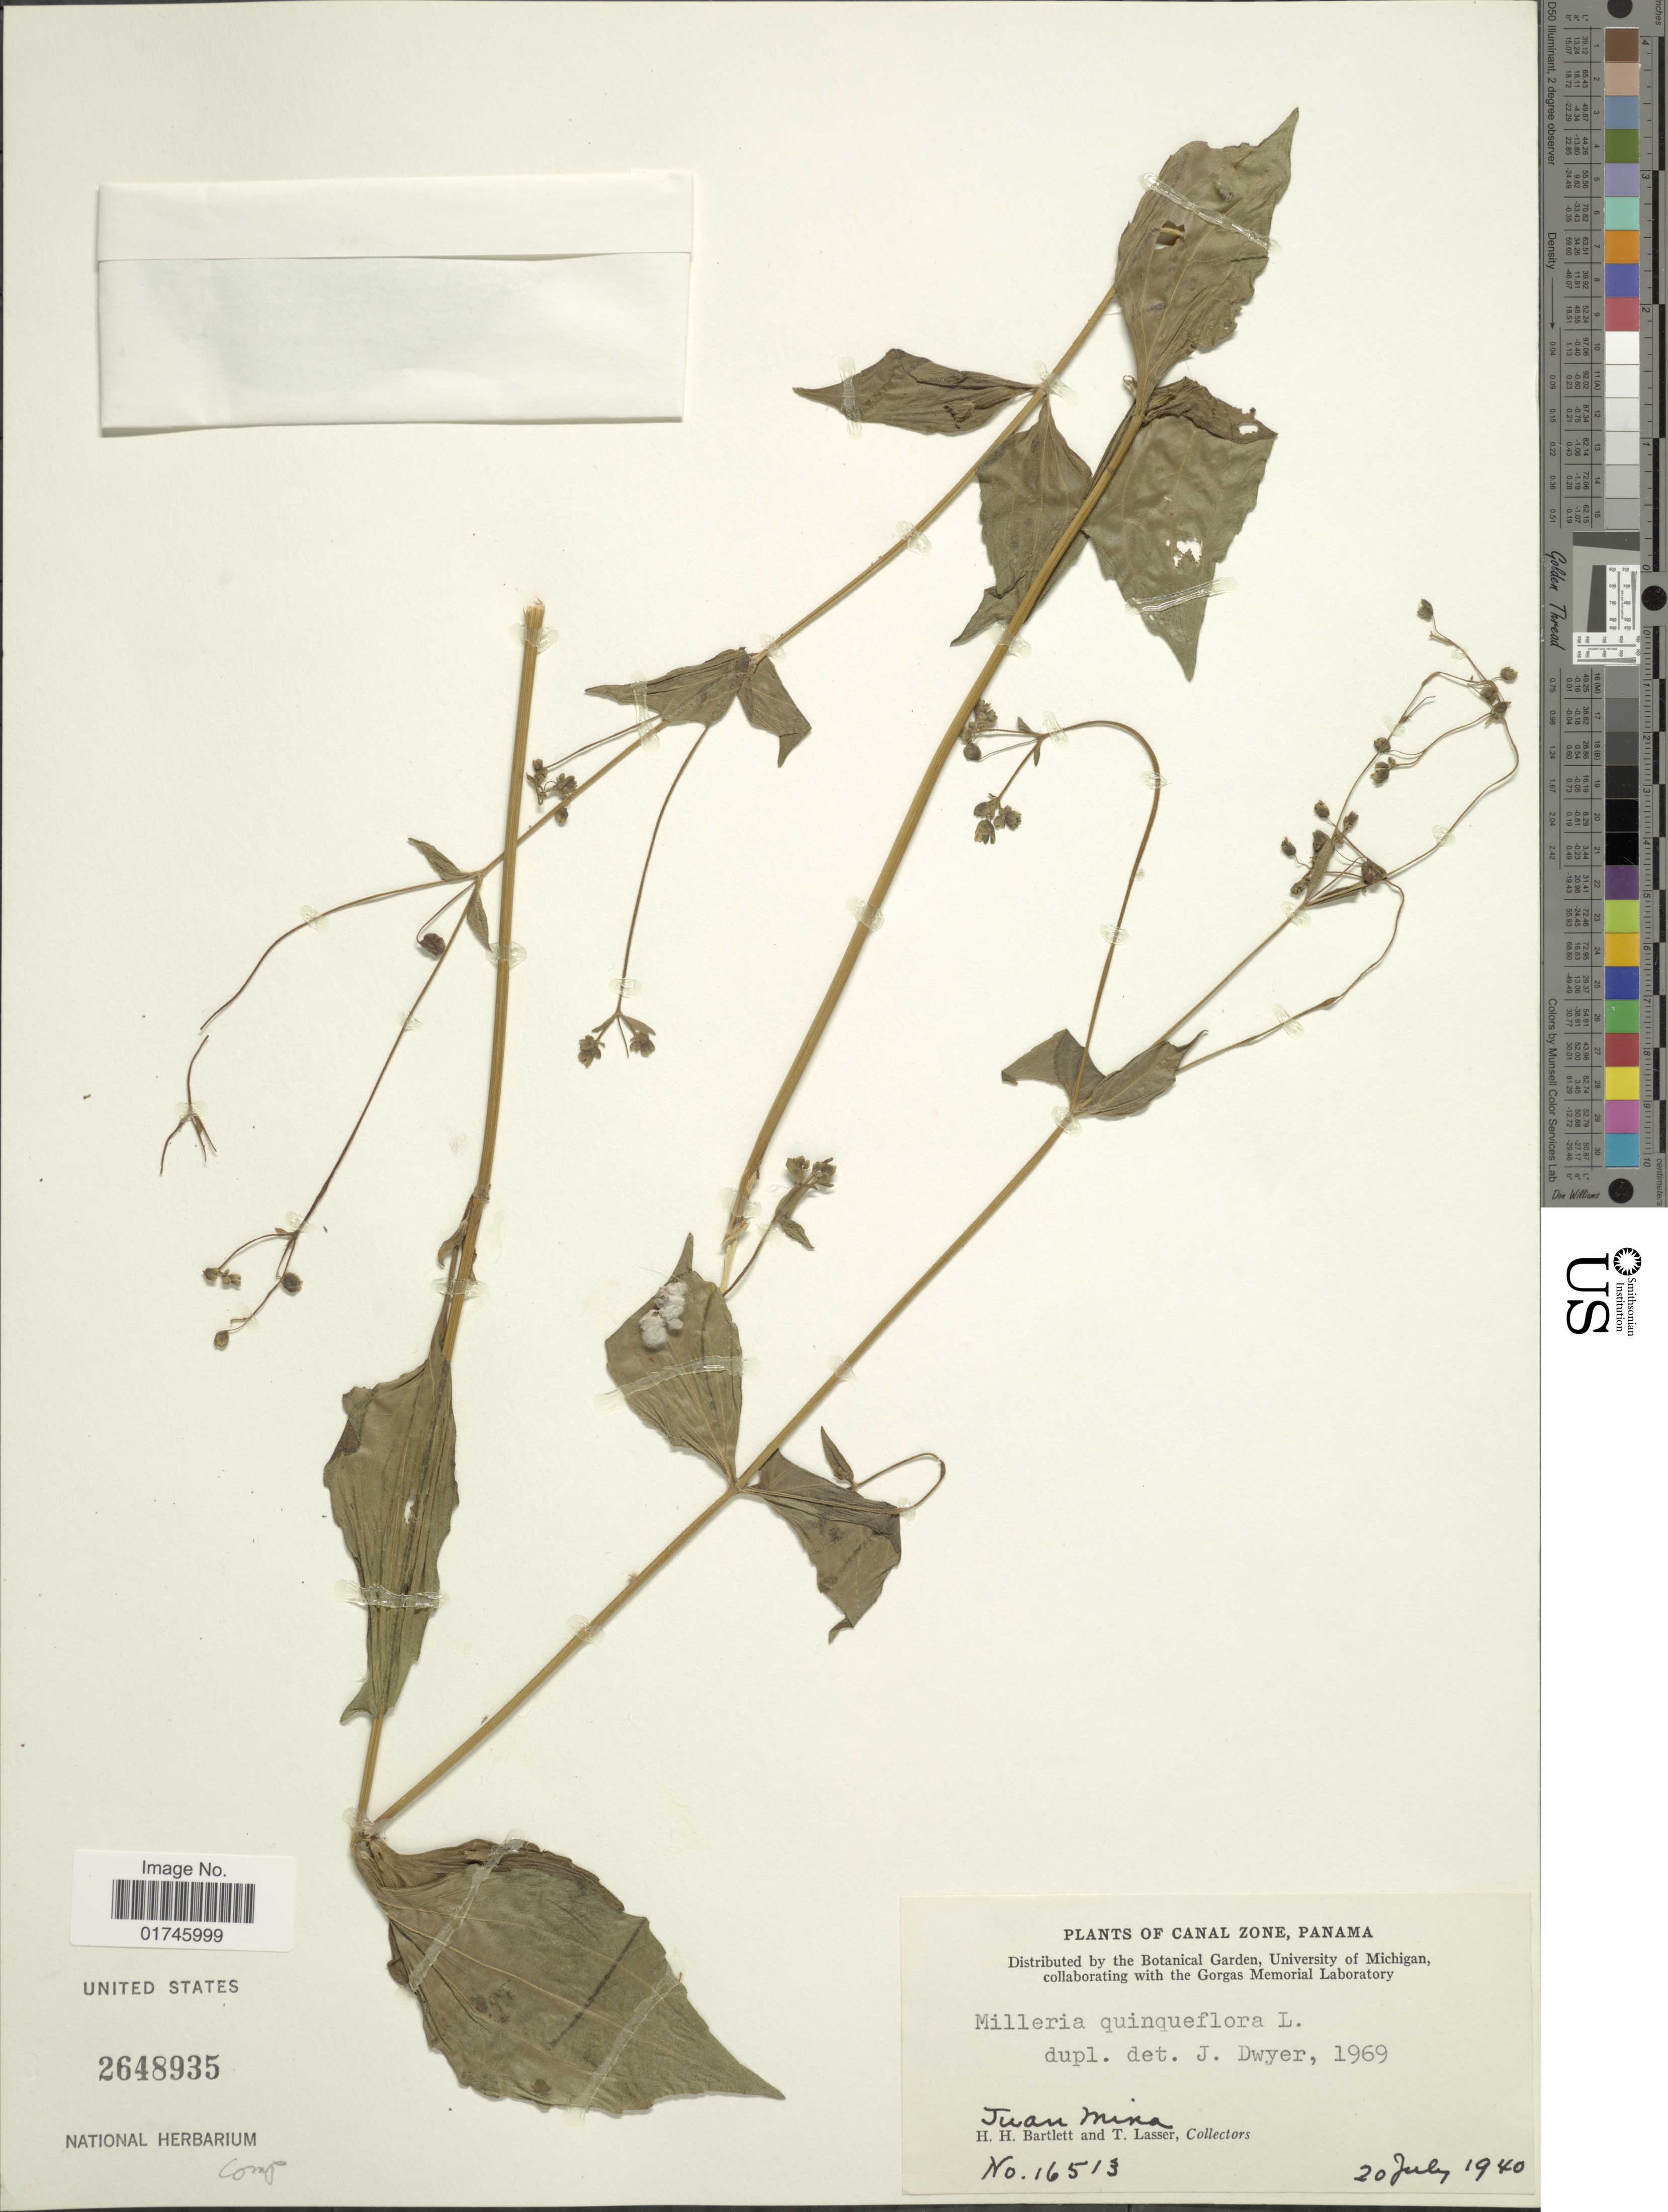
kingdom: Plantae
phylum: Tracheophyta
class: Magnoliopsida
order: Asterales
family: Asteraceae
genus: Milleria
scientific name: Milleria quinqueflora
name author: L.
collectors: H. H. Bartlett & T. Lasser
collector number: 16513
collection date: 1940-07-20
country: Panama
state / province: Colón / Panamá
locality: Canal Zone, Panama. Juan Minas.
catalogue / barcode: US 2648935